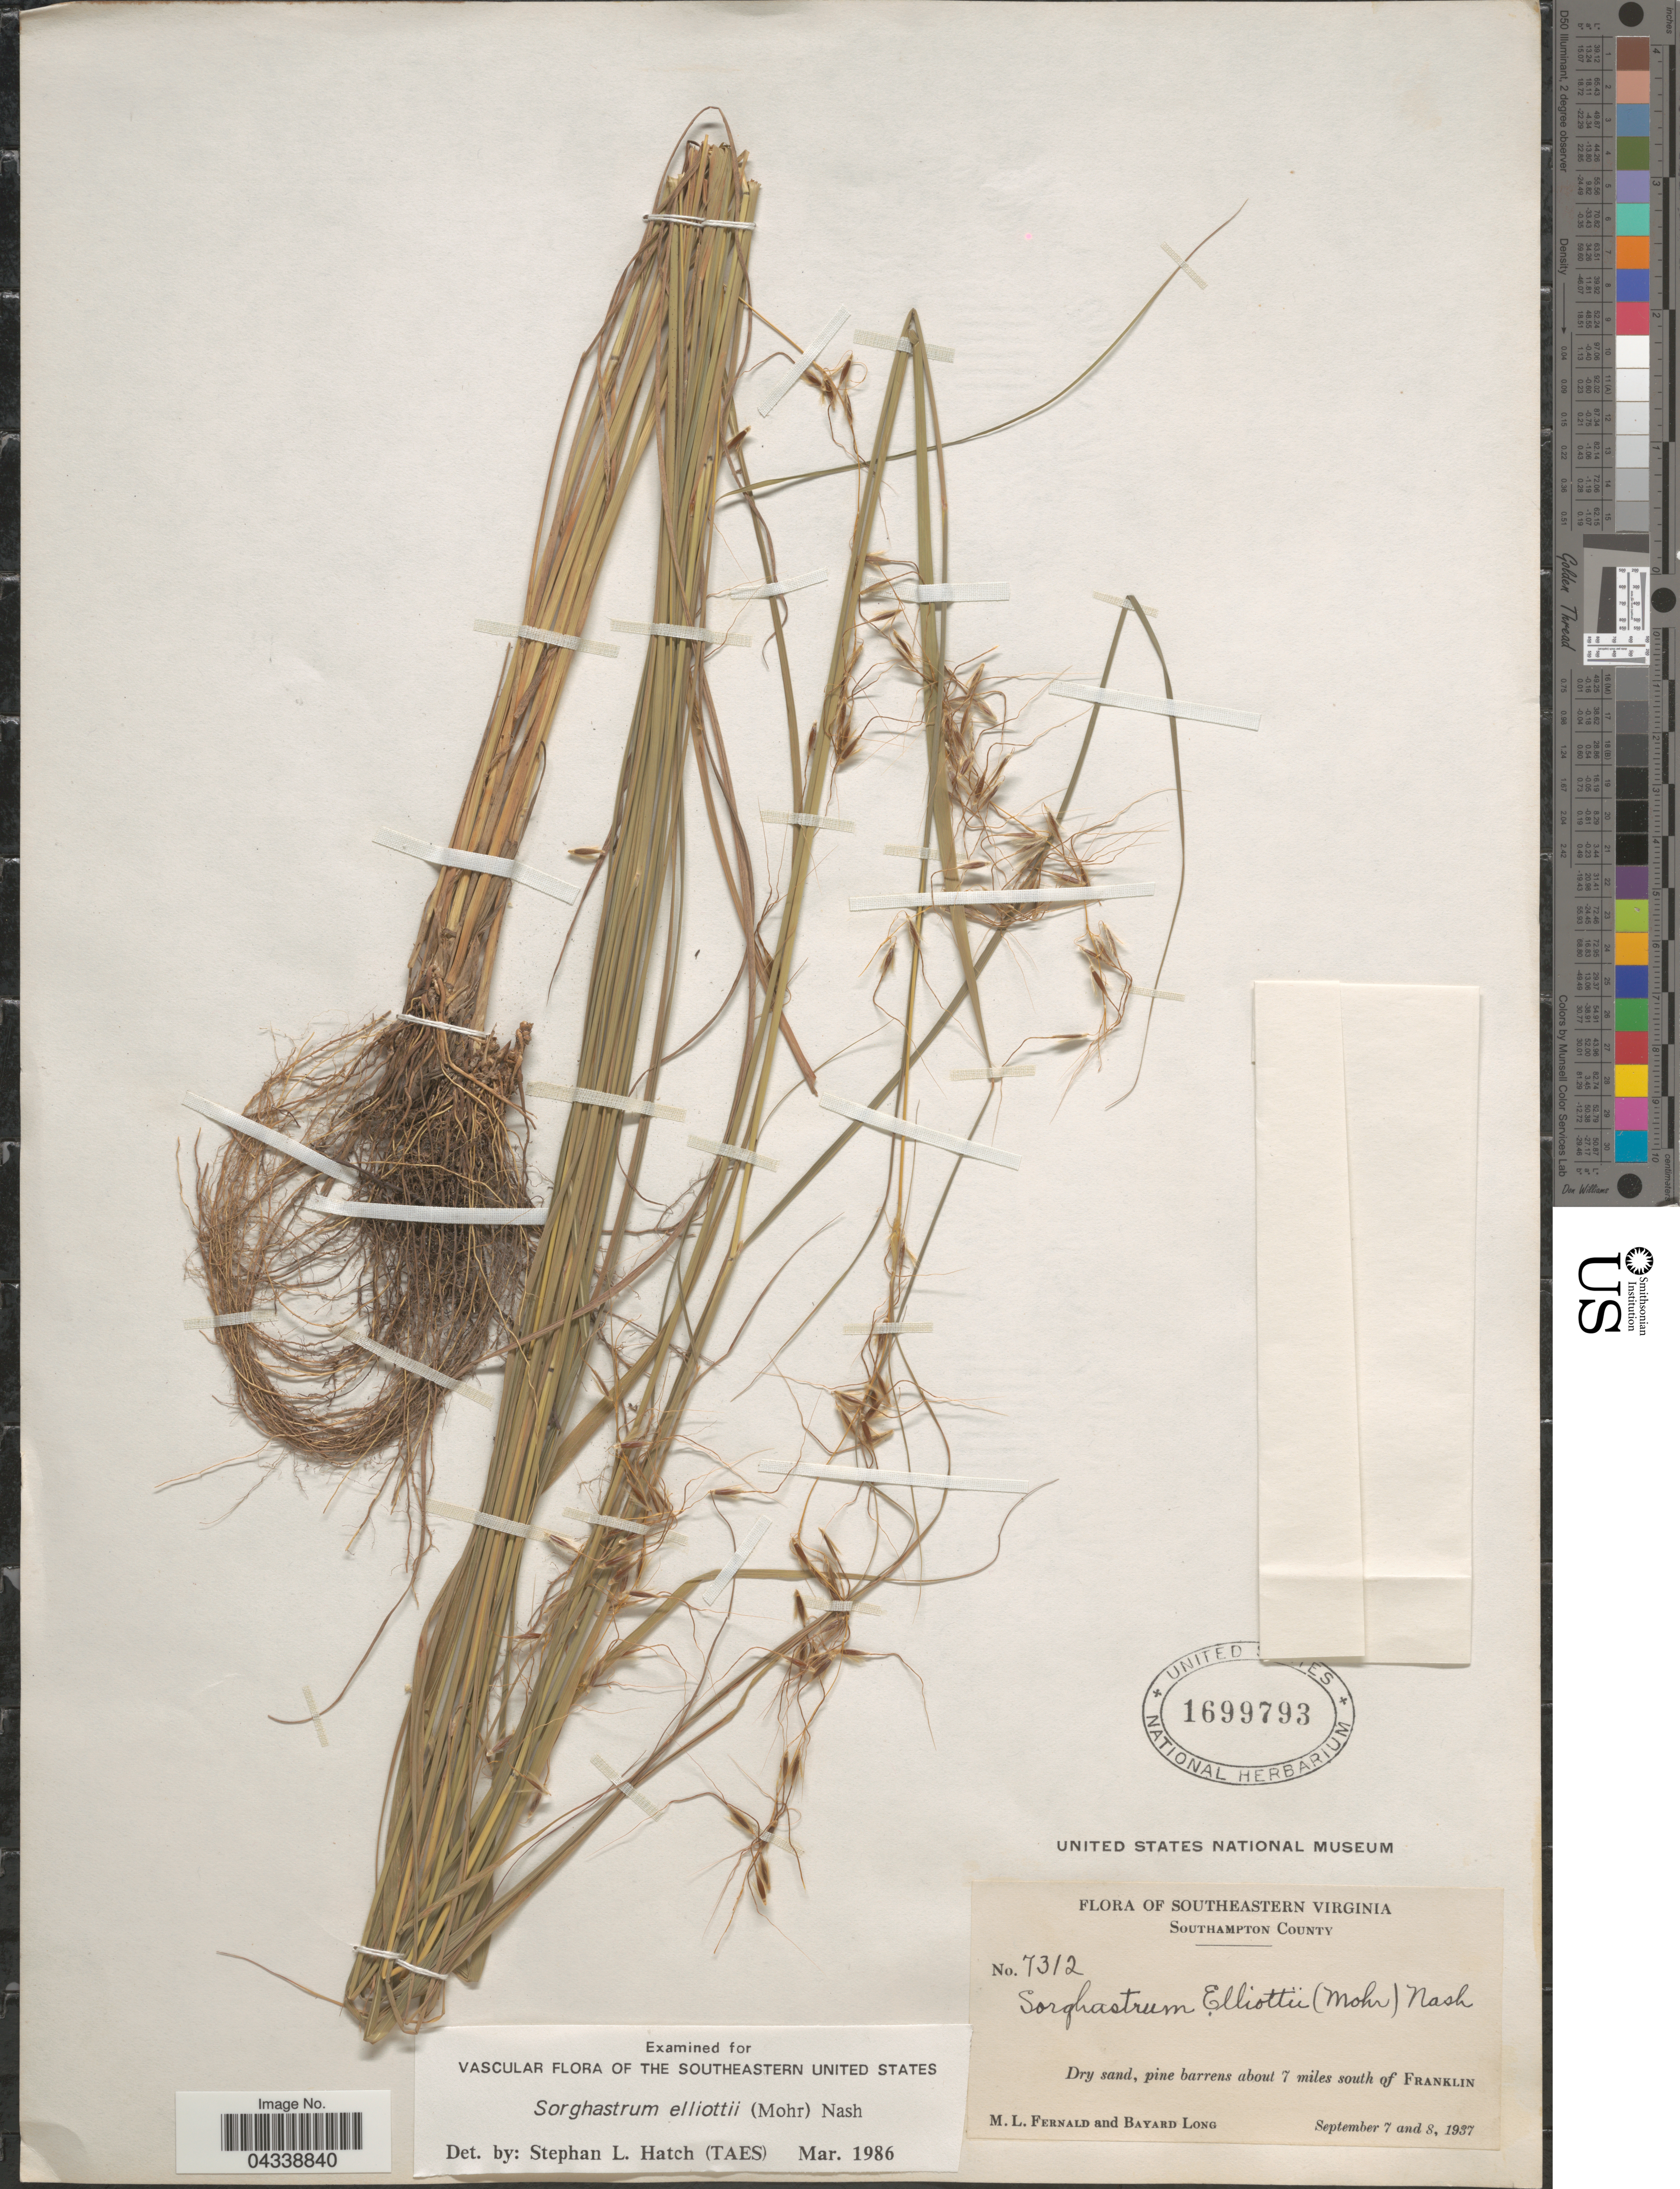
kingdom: Plantae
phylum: Tracheophyta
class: Liliopsida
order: Poales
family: Poaceae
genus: Sorghastrum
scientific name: Sorghastrum elliottii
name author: (C. Mohr) Nash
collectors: M. L. Fernald & B. Long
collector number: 7312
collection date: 1937-09-07/1937-09-08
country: United States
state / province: Virginia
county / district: Southampton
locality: Southeastern Virginia. Southampton County. About 7 miles south of Franklin.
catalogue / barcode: US 1699793